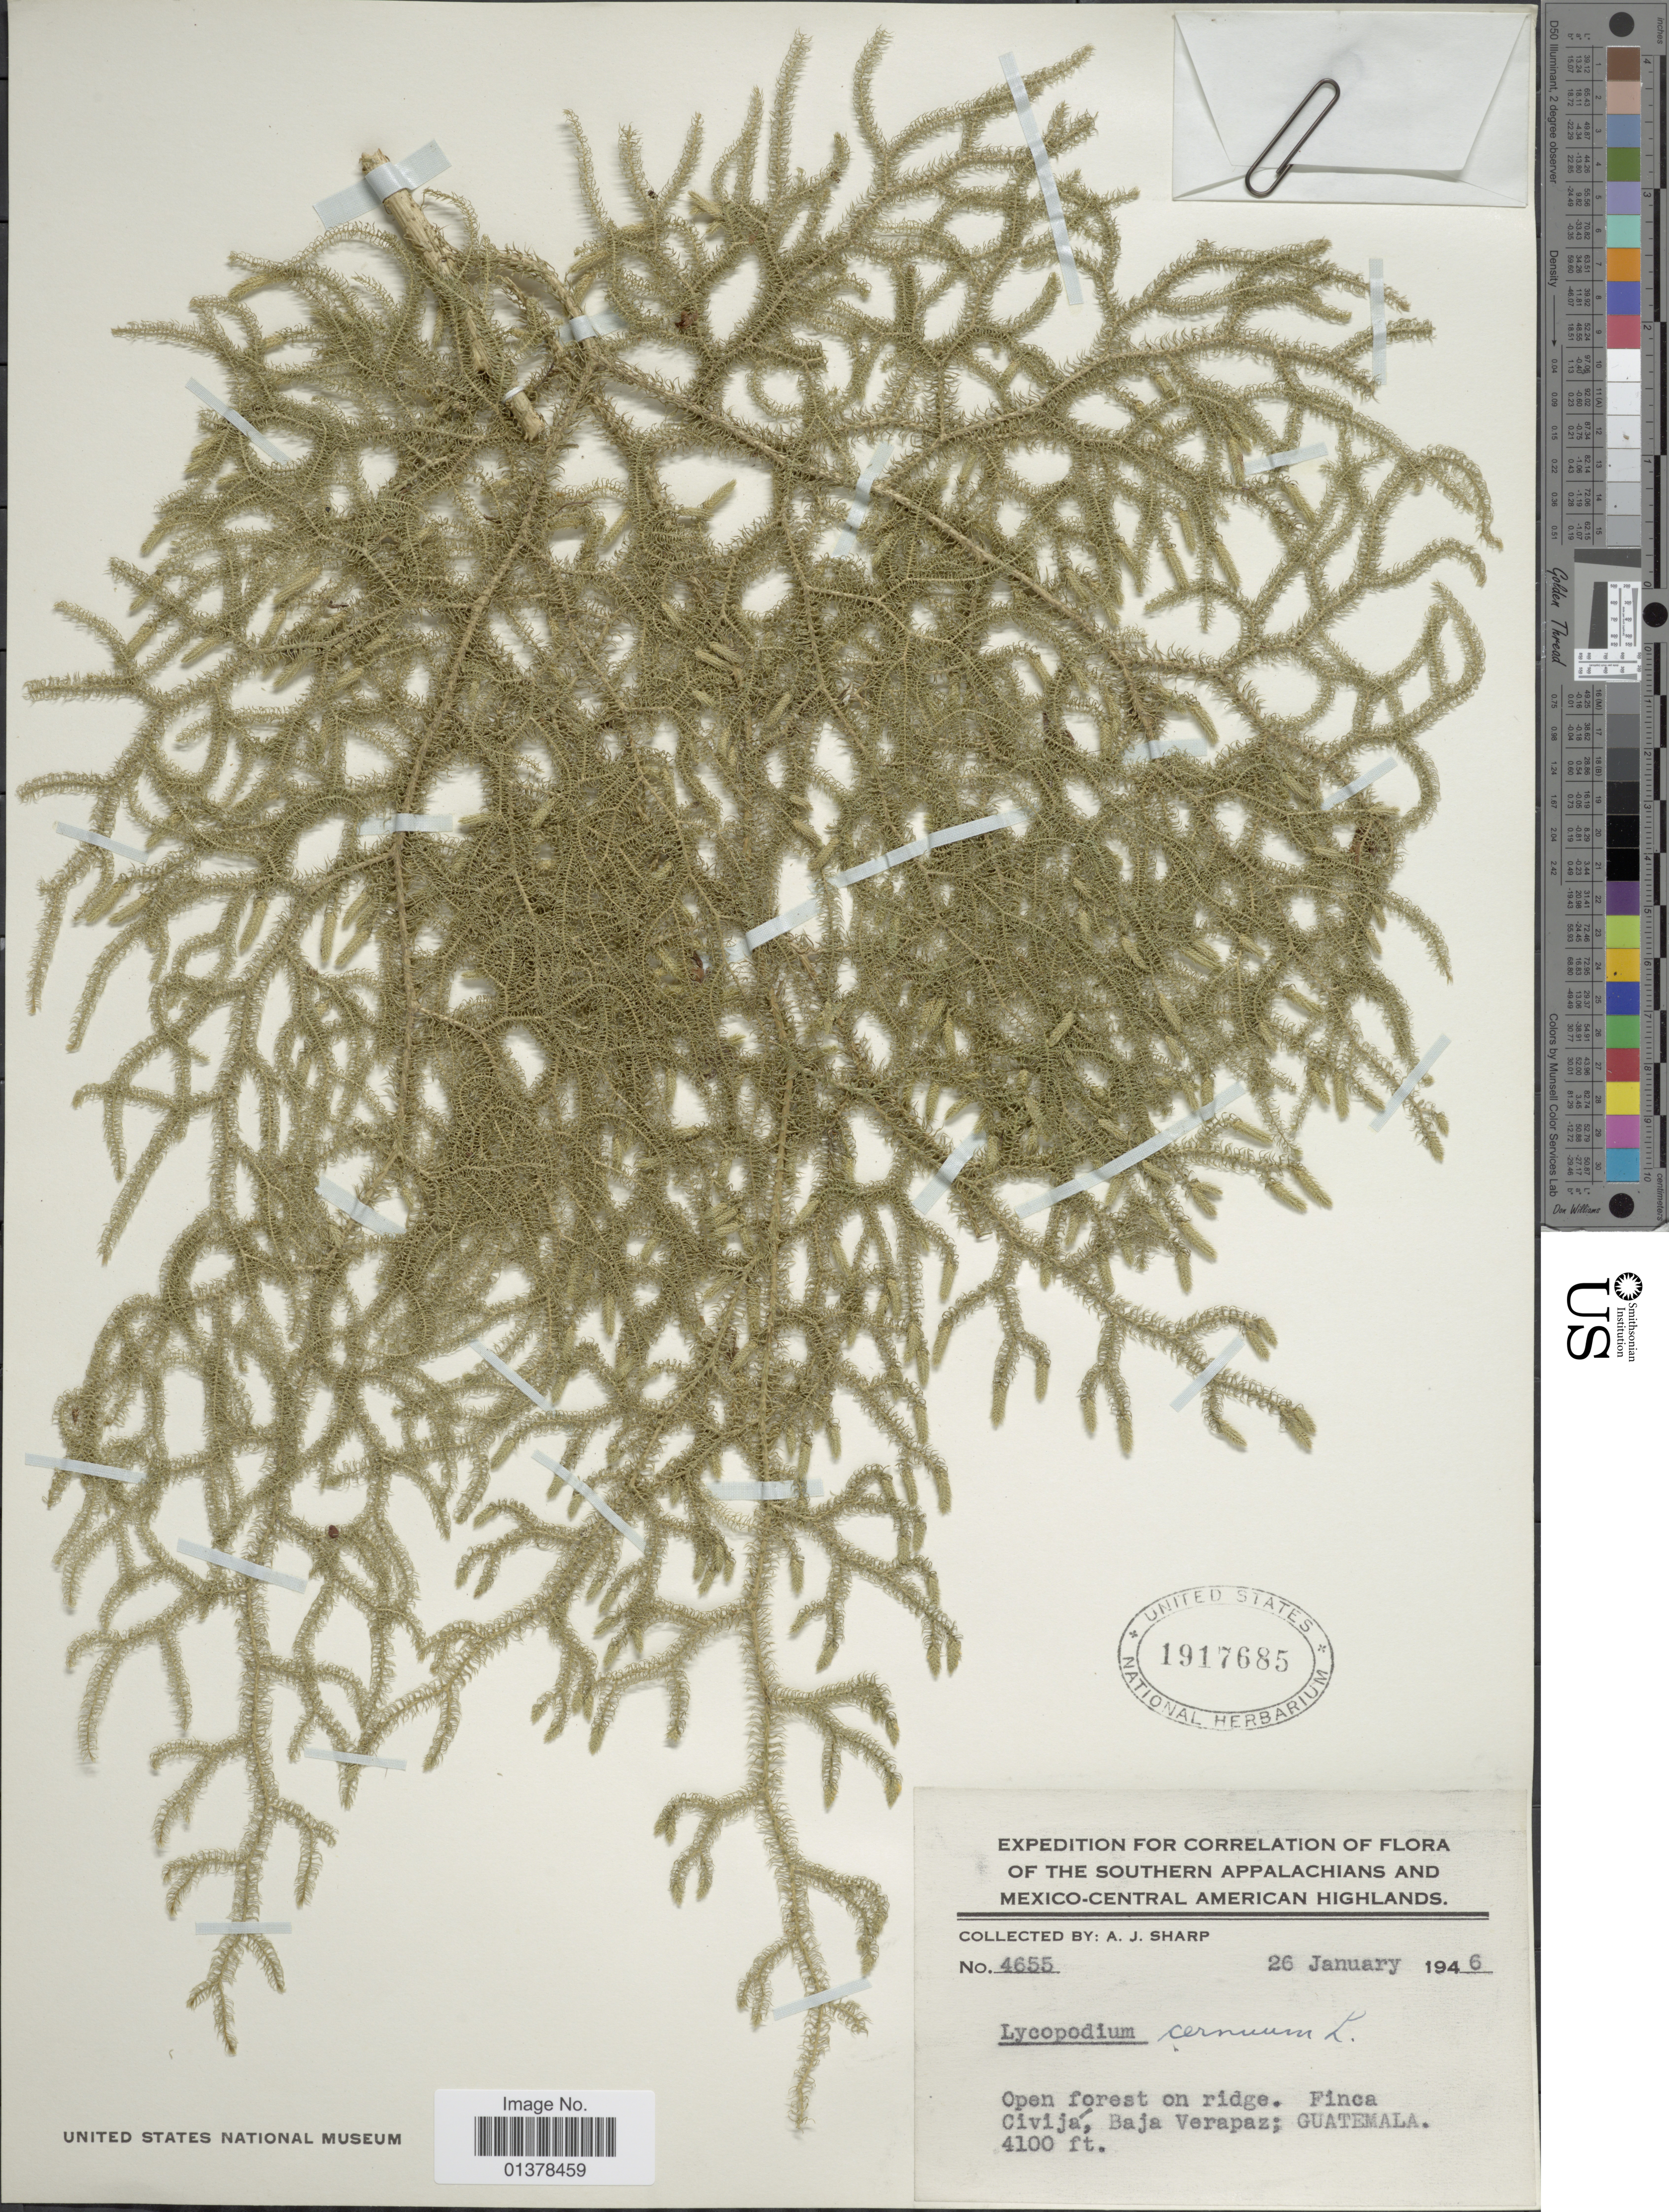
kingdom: Plantae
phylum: Tracheophyta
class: Lycopodiopsida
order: Lycopodiales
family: Lycopodiaceae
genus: Palhinhaea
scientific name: Palhinhaea cernua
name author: (L.) Vasc. & Franco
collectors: A. J. Sharp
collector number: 4655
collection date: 1946-01-26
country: Guatemala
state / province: Baja Verapaz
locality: Southern Appalachians, open forest on ridge, finca Civijá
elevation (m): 1250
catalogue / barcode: US 1917685